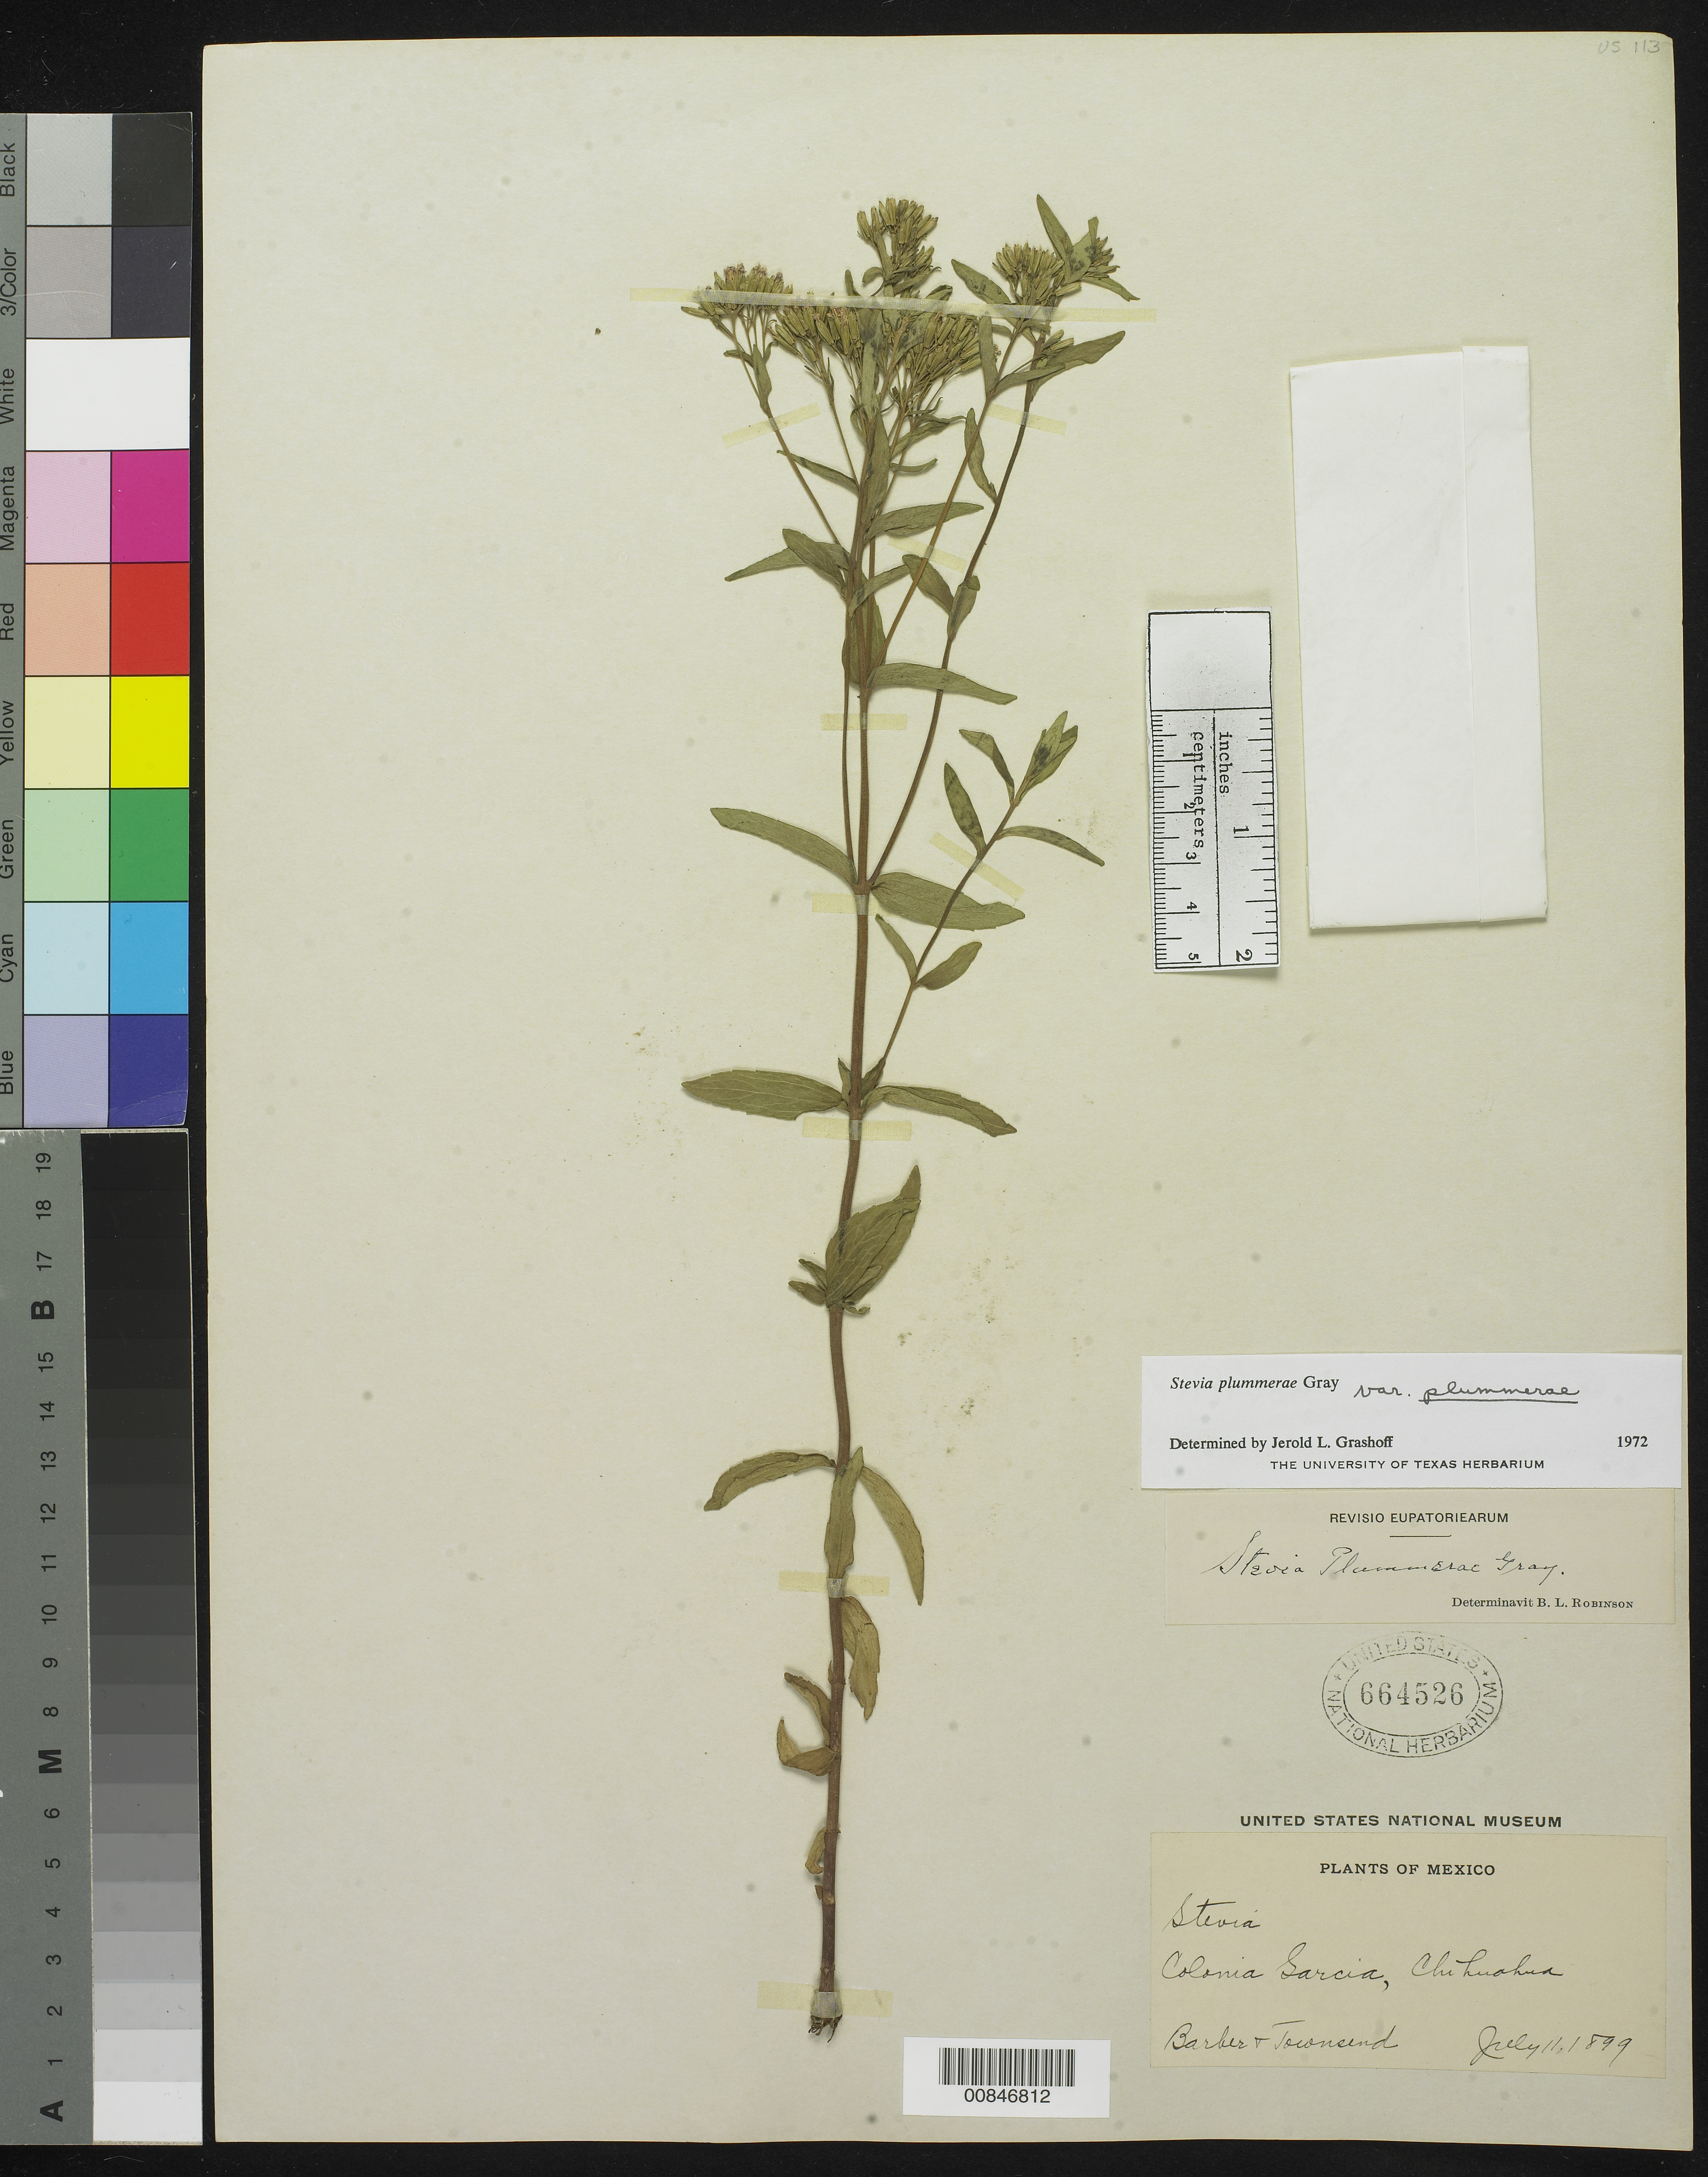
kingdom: Plantae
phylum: Tracheophyta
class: Magnoliopsida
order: Asterales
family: Asteraceae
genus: Stevia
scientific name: Stevia plummerae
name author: A. Gray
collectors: C. Barber & C. H. T. Townsend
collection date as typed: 11 Jul 1899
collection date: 1899-07-11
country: Mexico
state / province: Chihuahua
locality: Colonia García, Chihuahua.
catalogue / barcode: US 664526